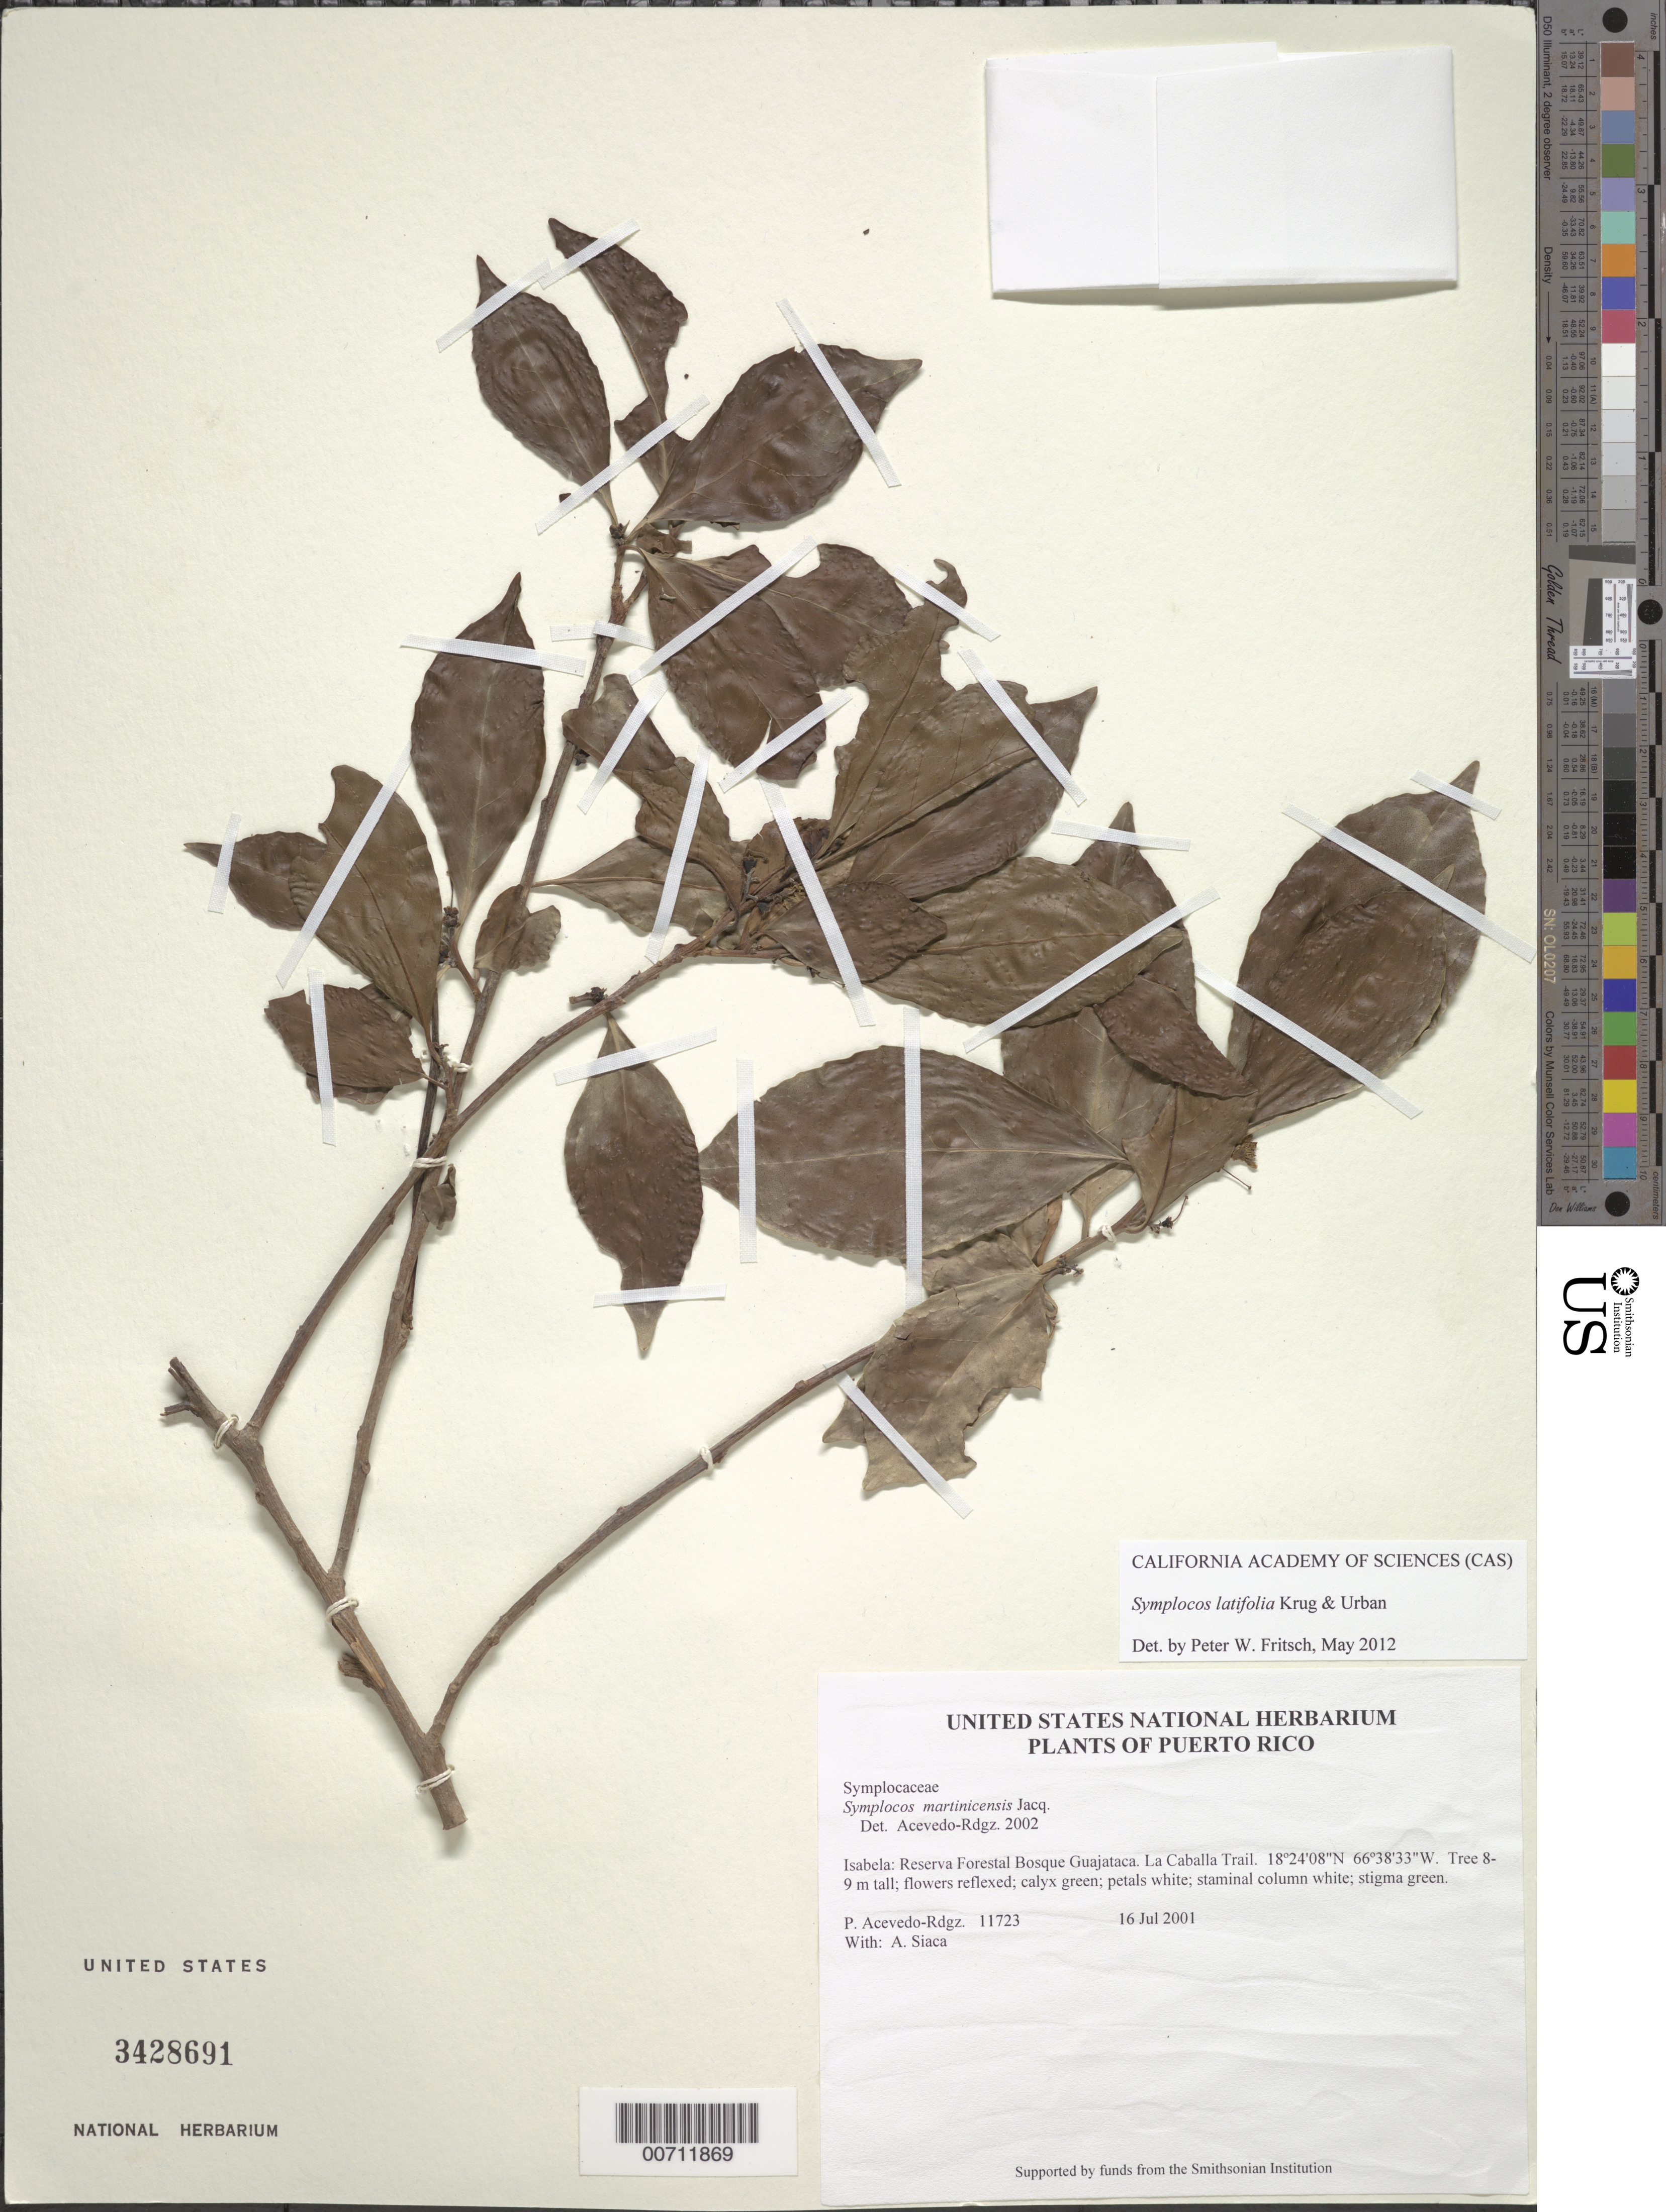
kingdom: Plantae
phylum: Tracheophyta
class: Magnoliopsida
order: Ericales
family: Symplocaceae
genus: Symplocos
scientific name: Symplocos latifolia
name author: Krug & Urb.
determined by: Fritsch, Peter W.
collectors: P. Acevedo-Rodr. & A. Siaca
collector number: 11723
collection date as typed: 16 Jul 2001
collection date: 2001-07-16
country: Puerto Rico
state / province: Isabela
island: Puerto Rico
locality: Isabela: Reserva Forestal Bosque Guajataca. La Caballa Trail.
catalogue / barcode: US 3428691